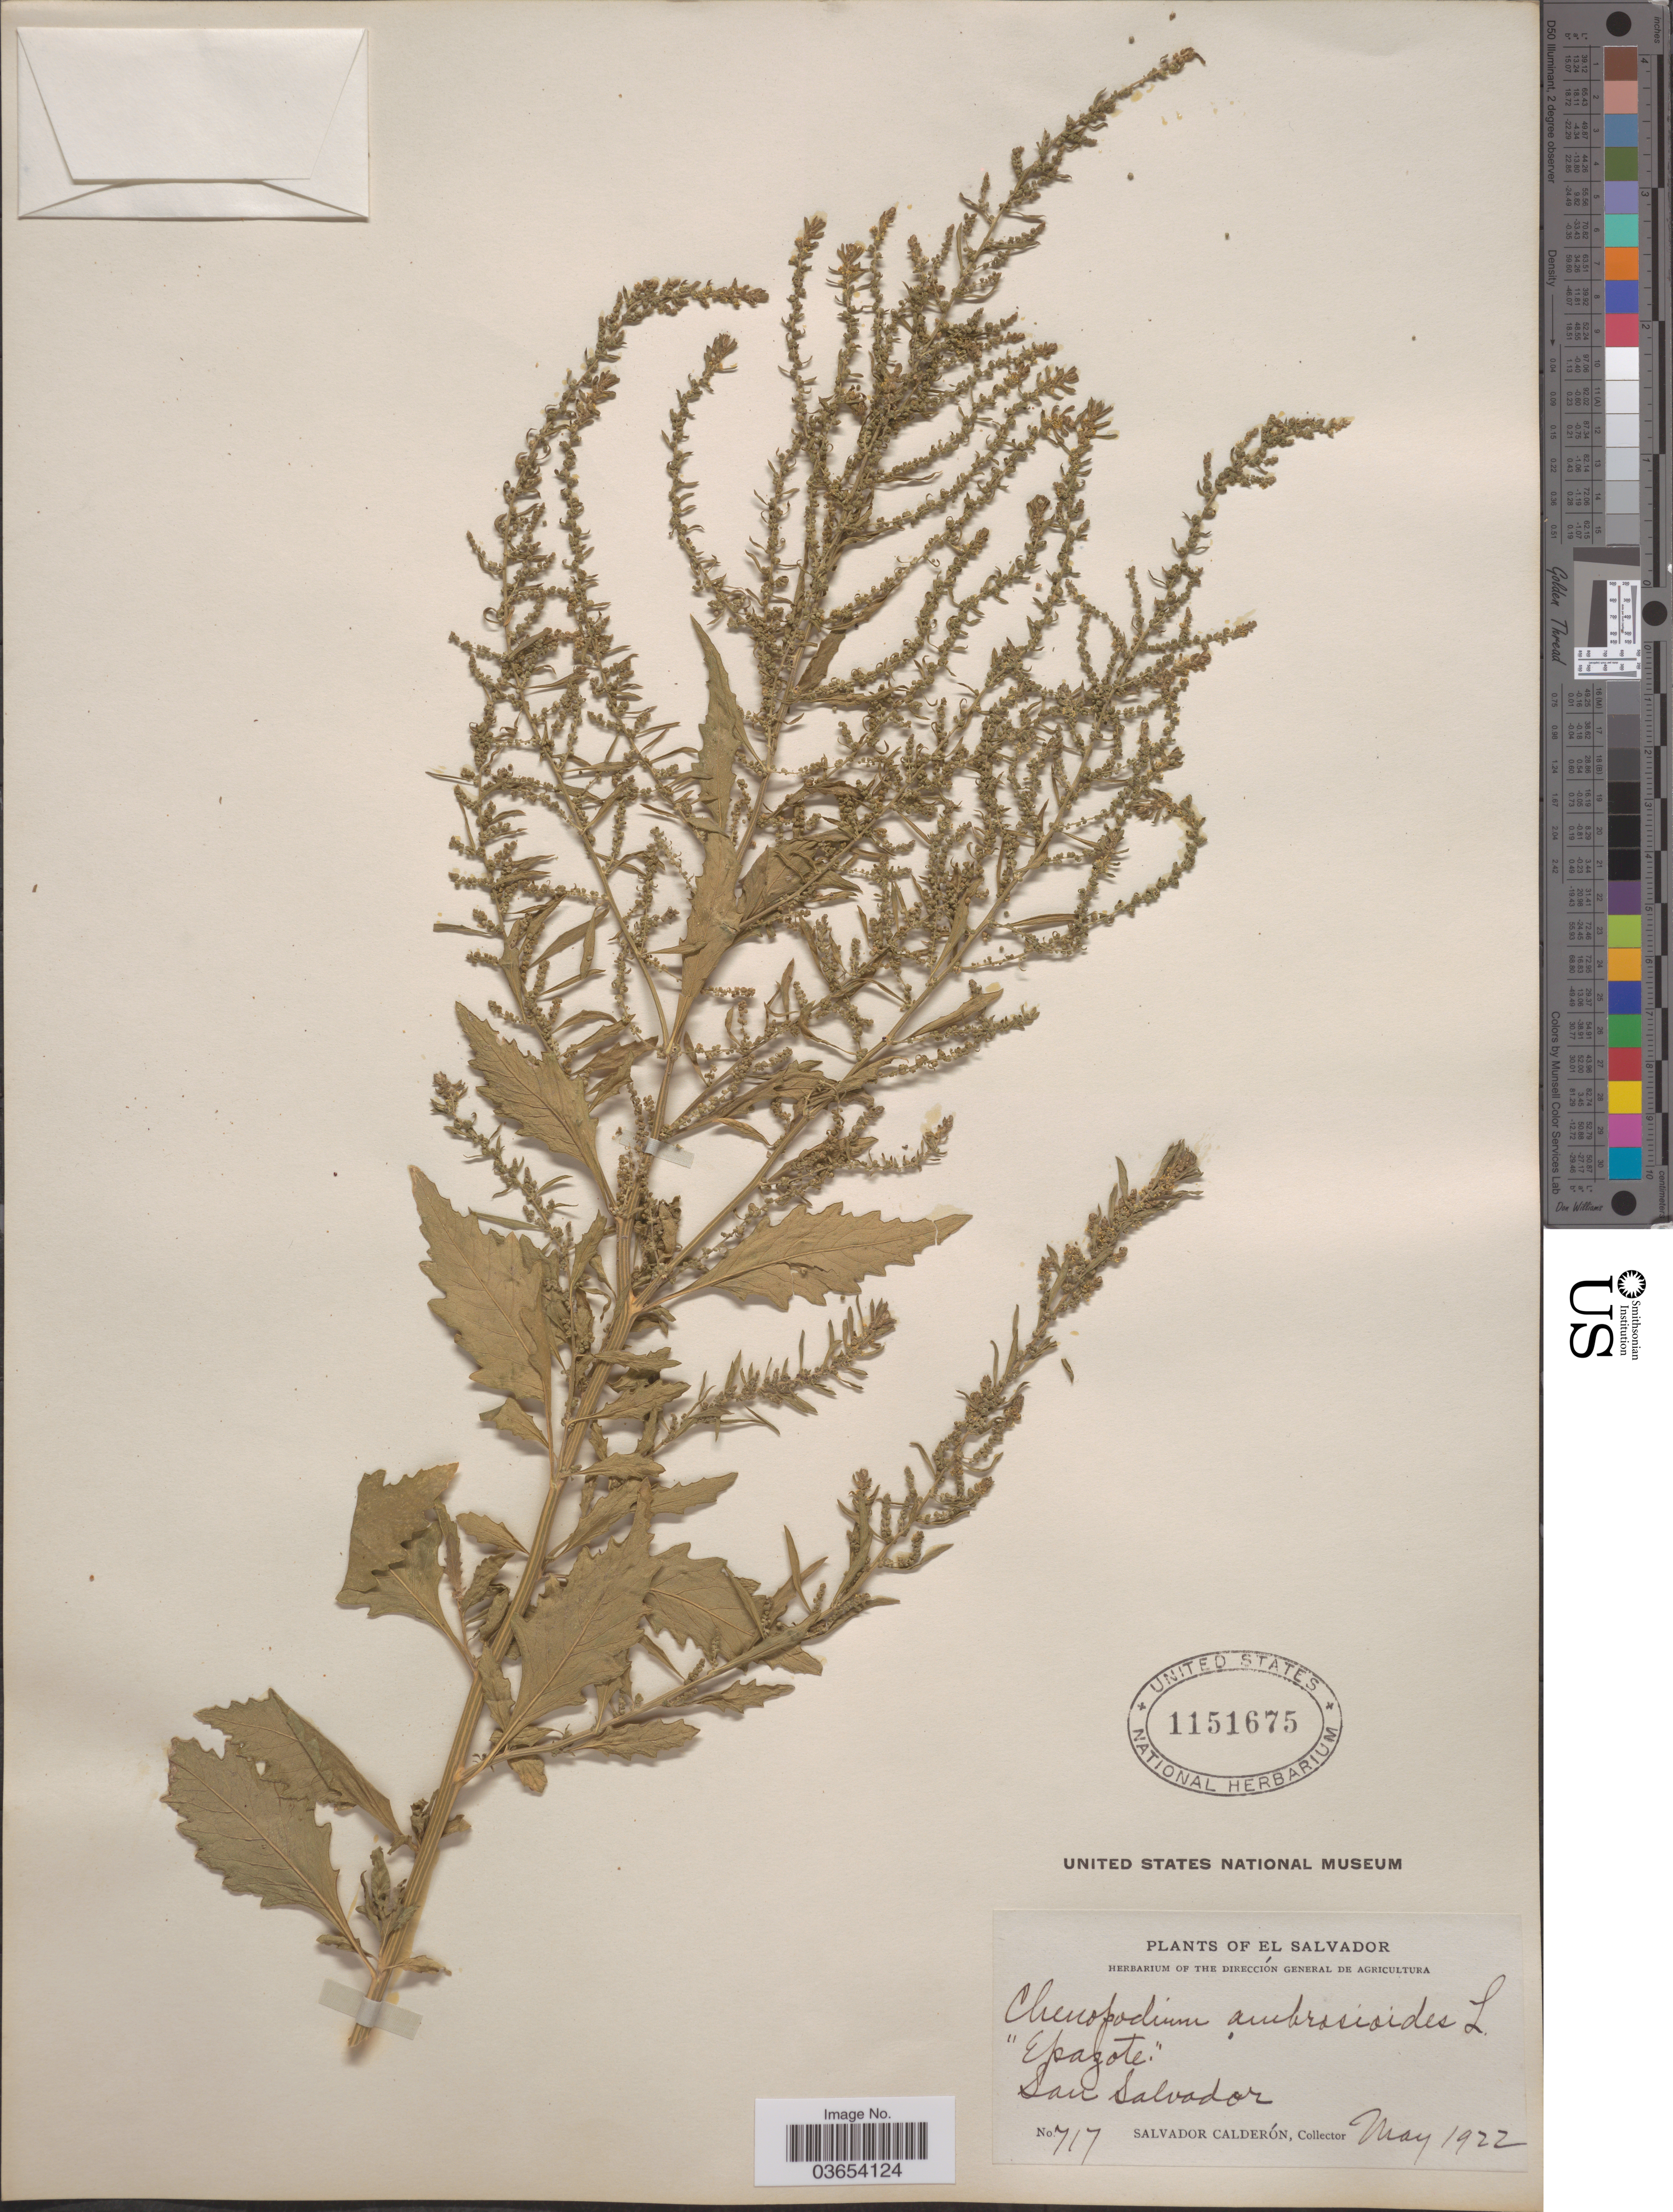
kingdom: Plantae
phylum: Tracheophyta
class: Magnoliopsida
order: Caryophyllales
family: Amaranthaceae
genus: Chenopodium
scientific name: Chenopodium ambrosioides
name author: L.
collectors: S. Calderón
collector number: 717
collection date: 1922-05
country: El Salvador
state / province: San Salvador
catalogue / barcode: US 1151675